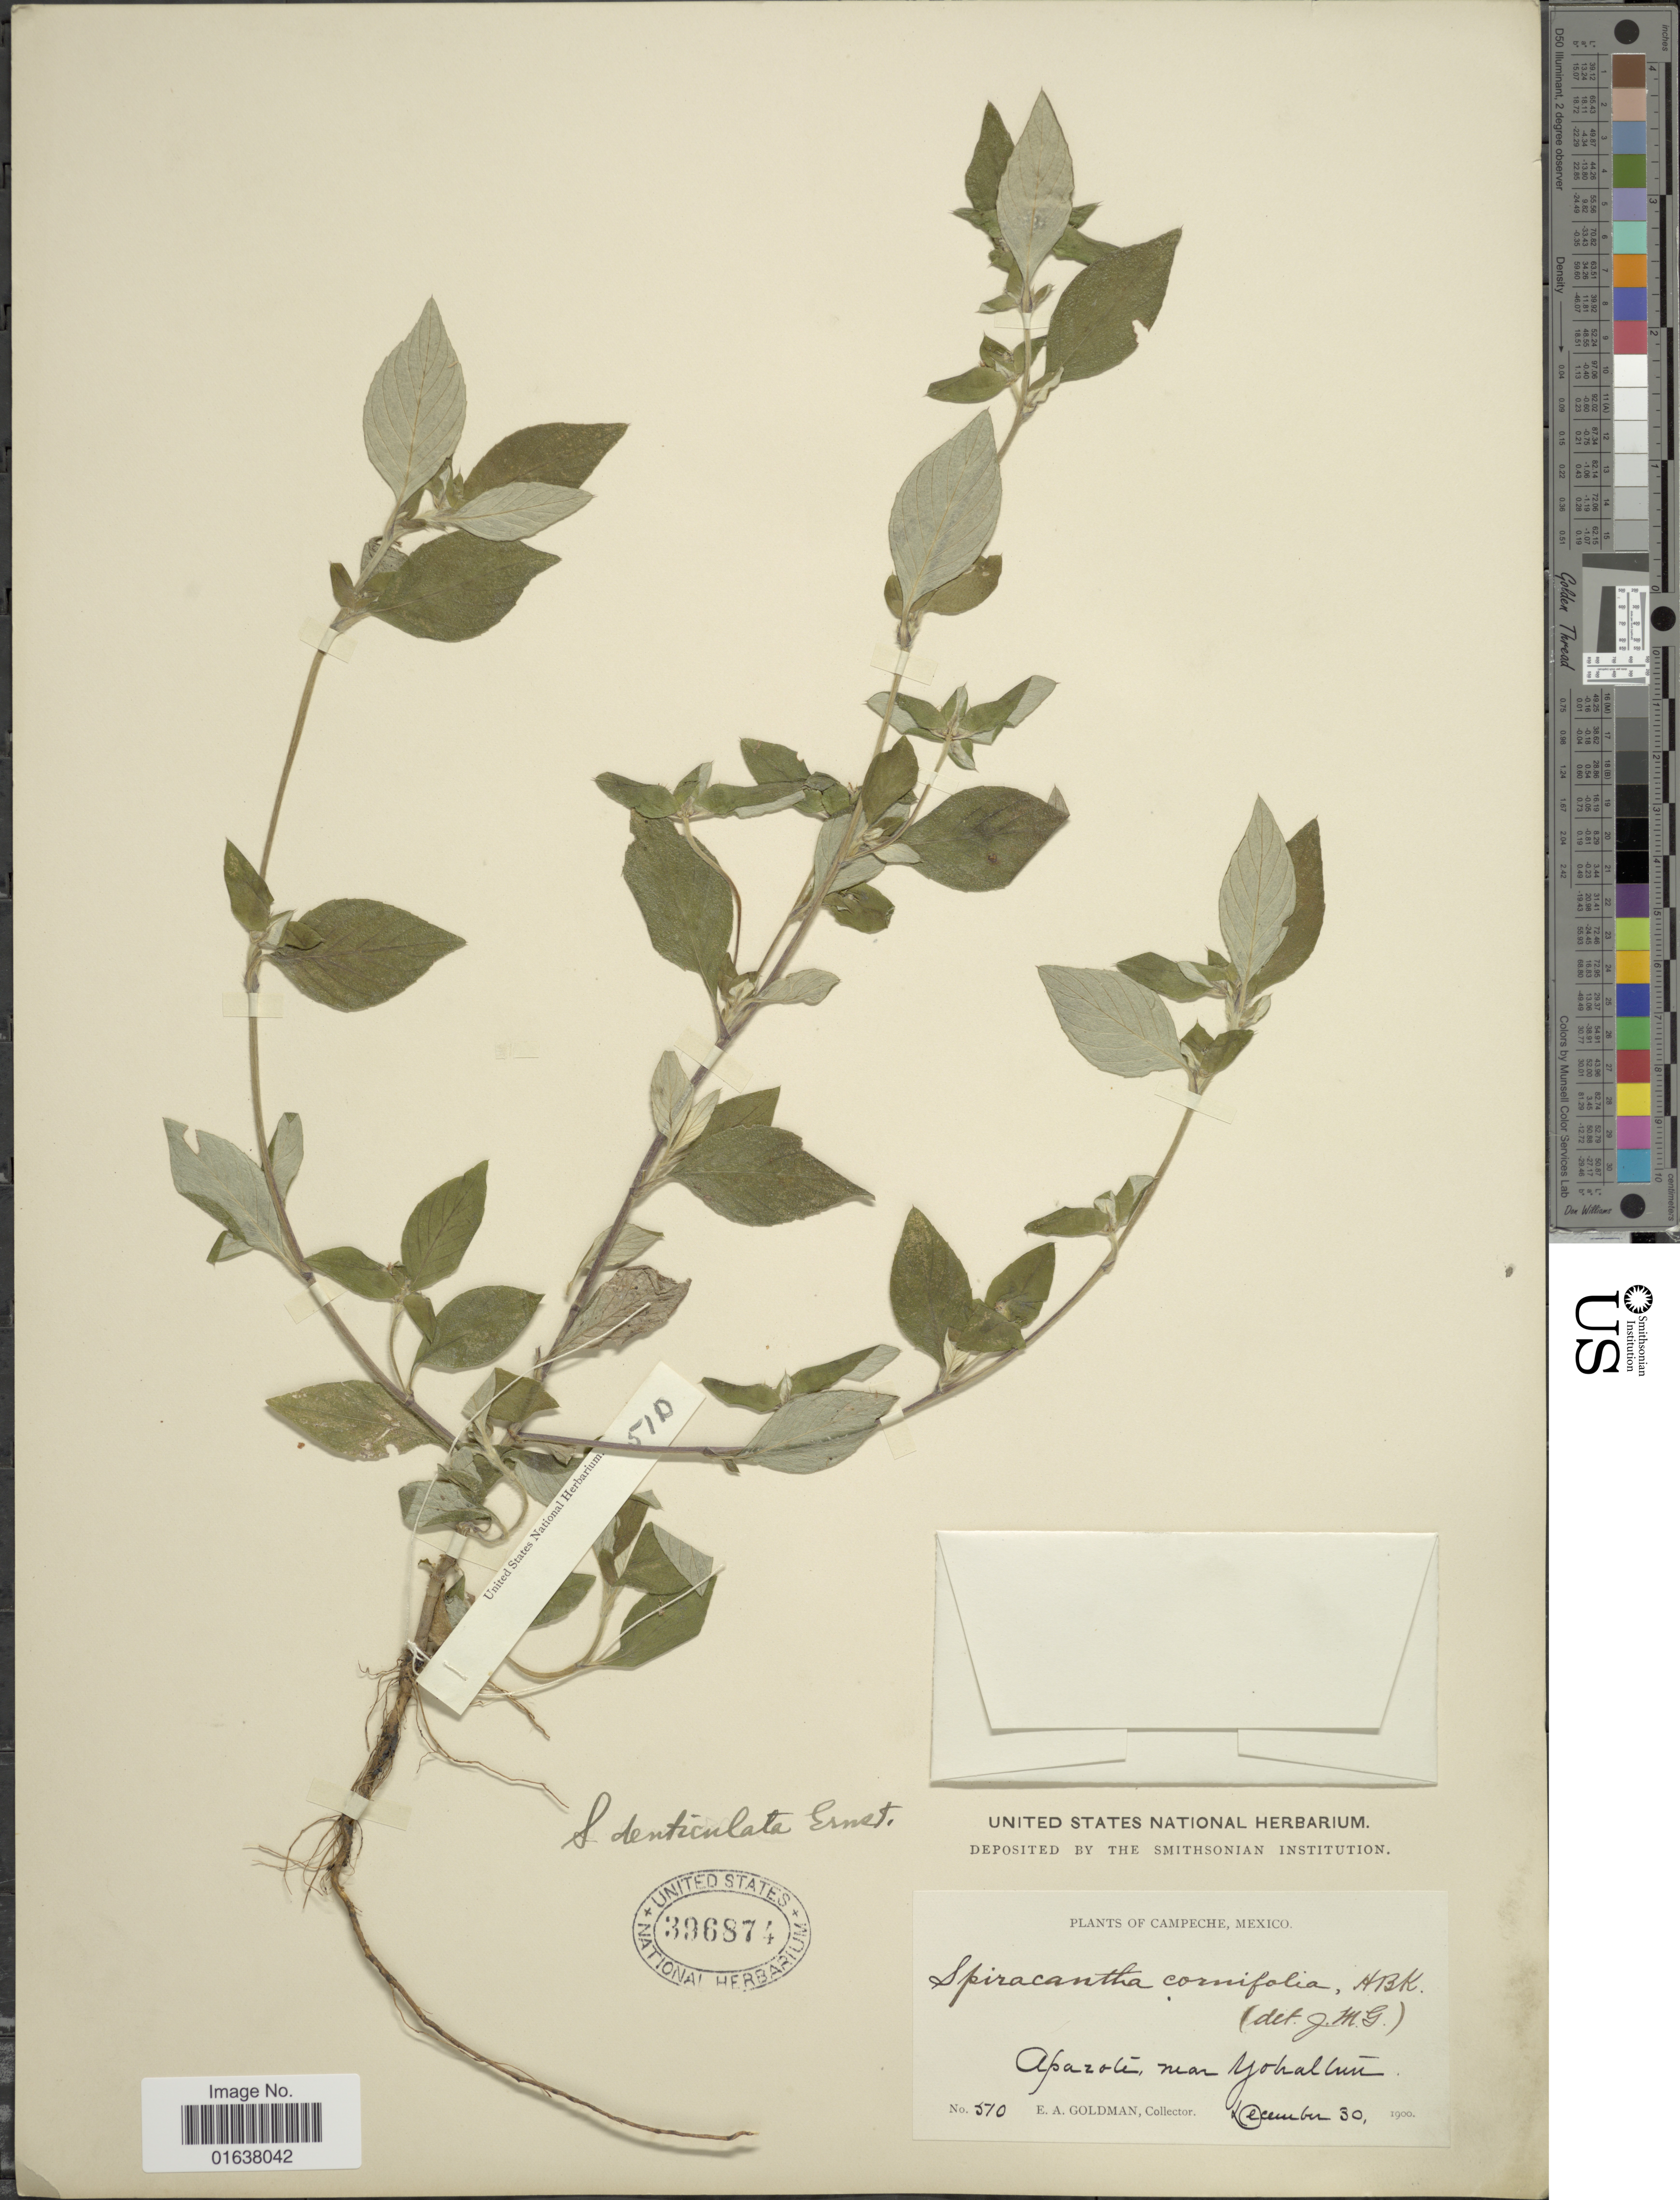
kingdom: Plantae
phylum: Tracheophyta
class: Magnoliopsida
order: Asterales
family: Asteraceae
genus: Spiracantha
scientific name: Spiracantha cornifolia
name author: Kunth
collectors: E. A. Goldman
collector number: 510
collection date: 1900-12-30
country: Mexico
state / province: Campeche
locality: Apazote, near Yohaltun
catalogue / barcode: US 396874